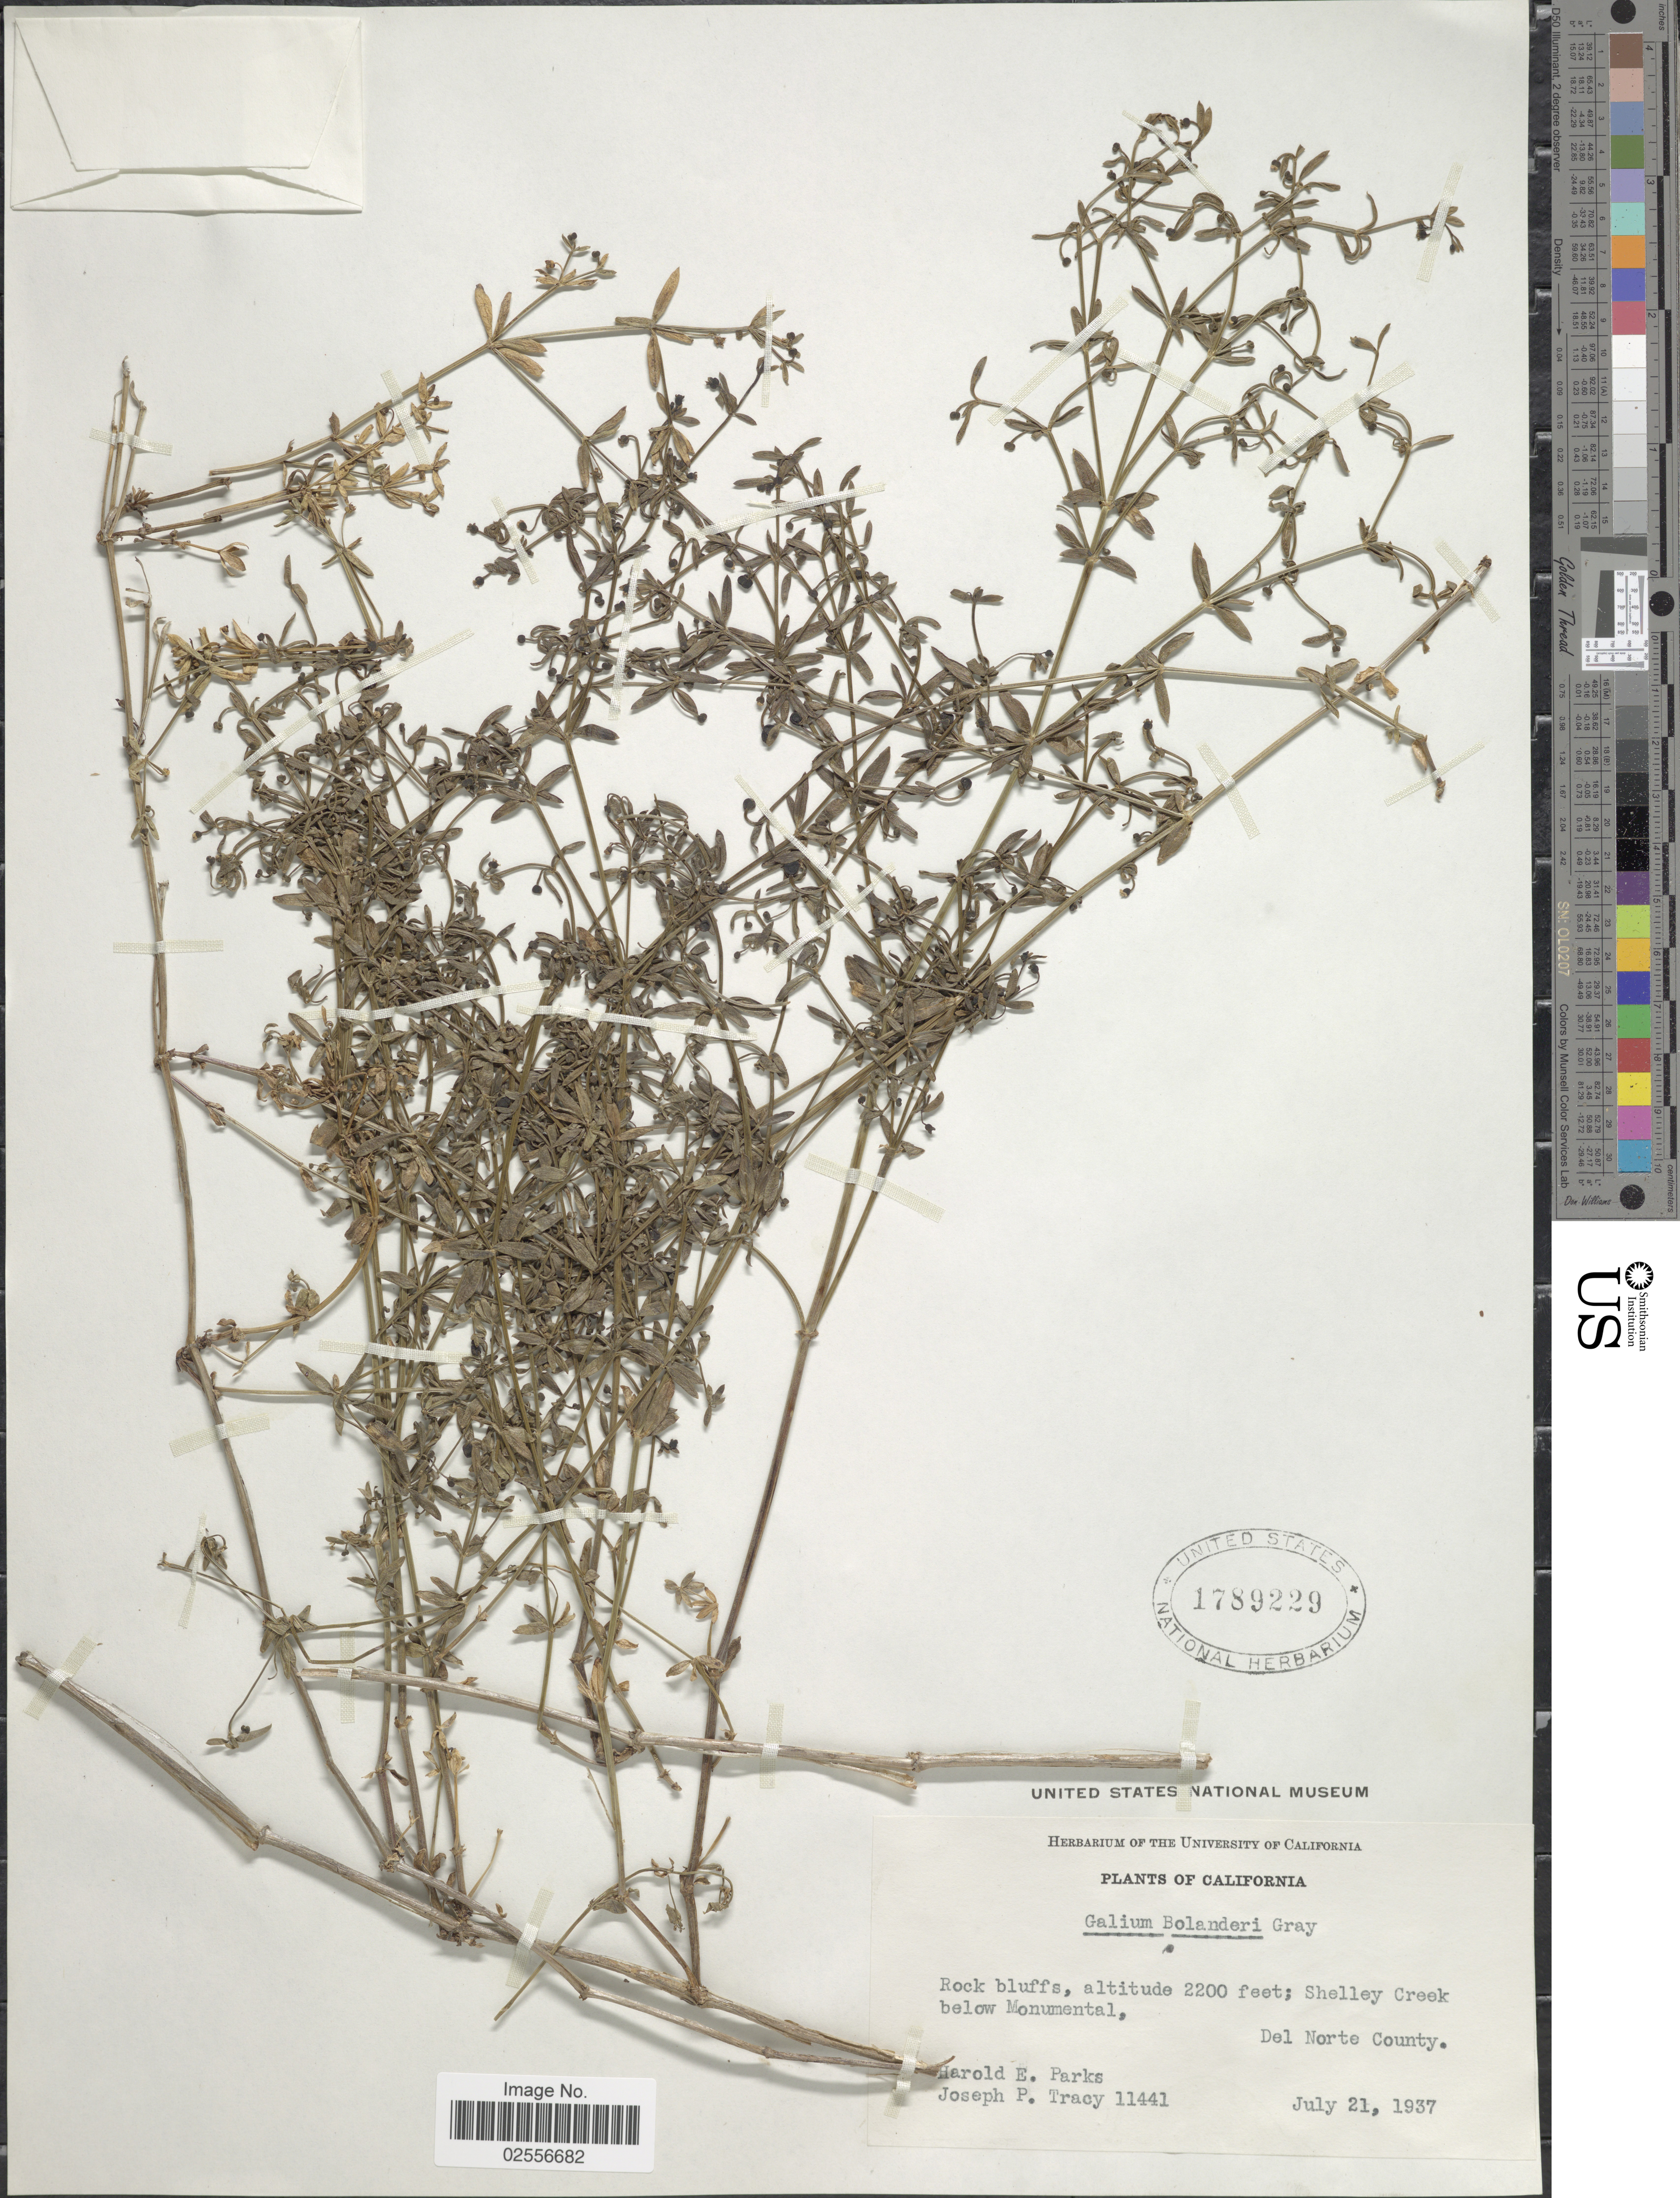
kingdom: Plantae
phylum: Tracheophyta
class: Magnoliopsida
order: Gentianales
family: Rubiaceae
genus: Galium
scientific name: Galium bolanderi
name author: A. Gray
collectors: H. E. Parks & J. Tracy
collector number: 11441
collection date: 1937-07-21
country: United States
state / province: California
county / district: Del Norte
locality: Shelley Creek below Monumental, Del Norte County.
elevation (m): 671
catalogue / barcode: US 1789229